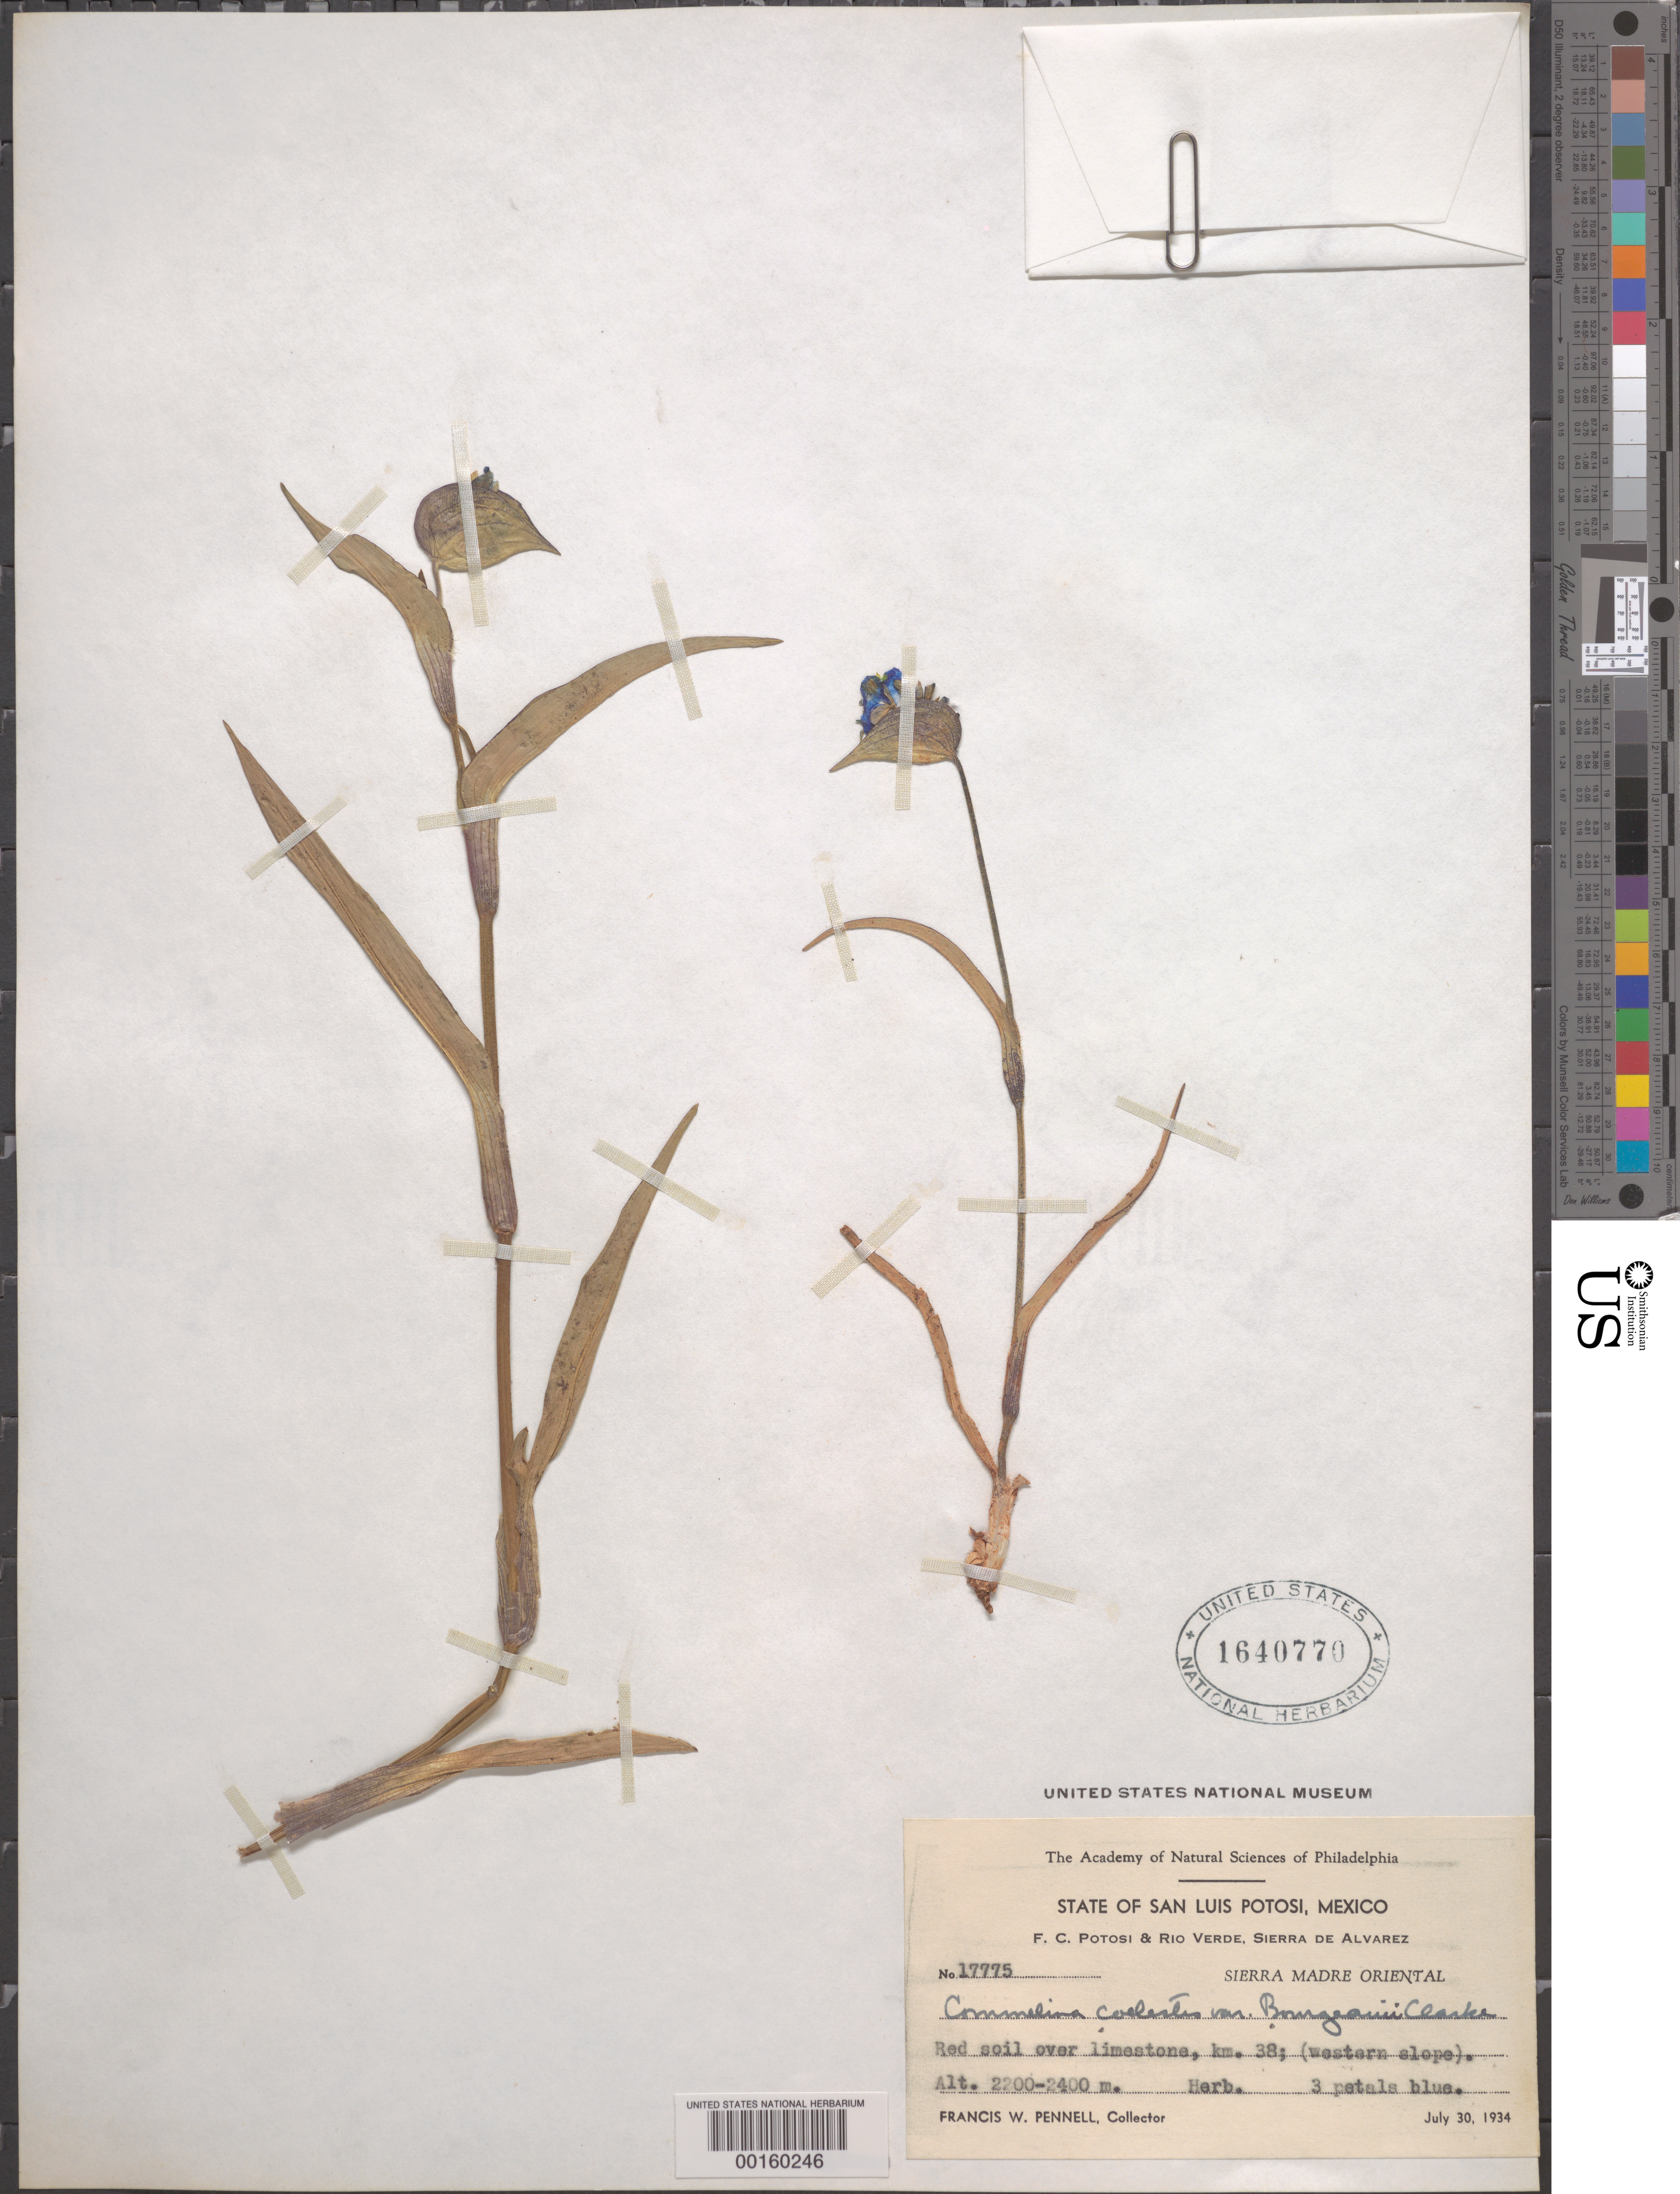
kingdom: Plantae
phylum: Tracheophyta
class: Liliopsida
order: Commelinales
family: Commelinaceae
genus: Commelina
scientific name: Commelina coelestis var. bourgeaui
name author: C.B. Clarke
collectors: F. W. Pennell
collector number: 17775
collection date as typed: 30 Jul 1934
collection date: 1934-07-30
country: Mexico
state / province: San Luis Potosí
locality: Sierra de alvarez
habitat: Red soil over limestone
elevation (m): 2200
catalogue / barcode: US 1640770